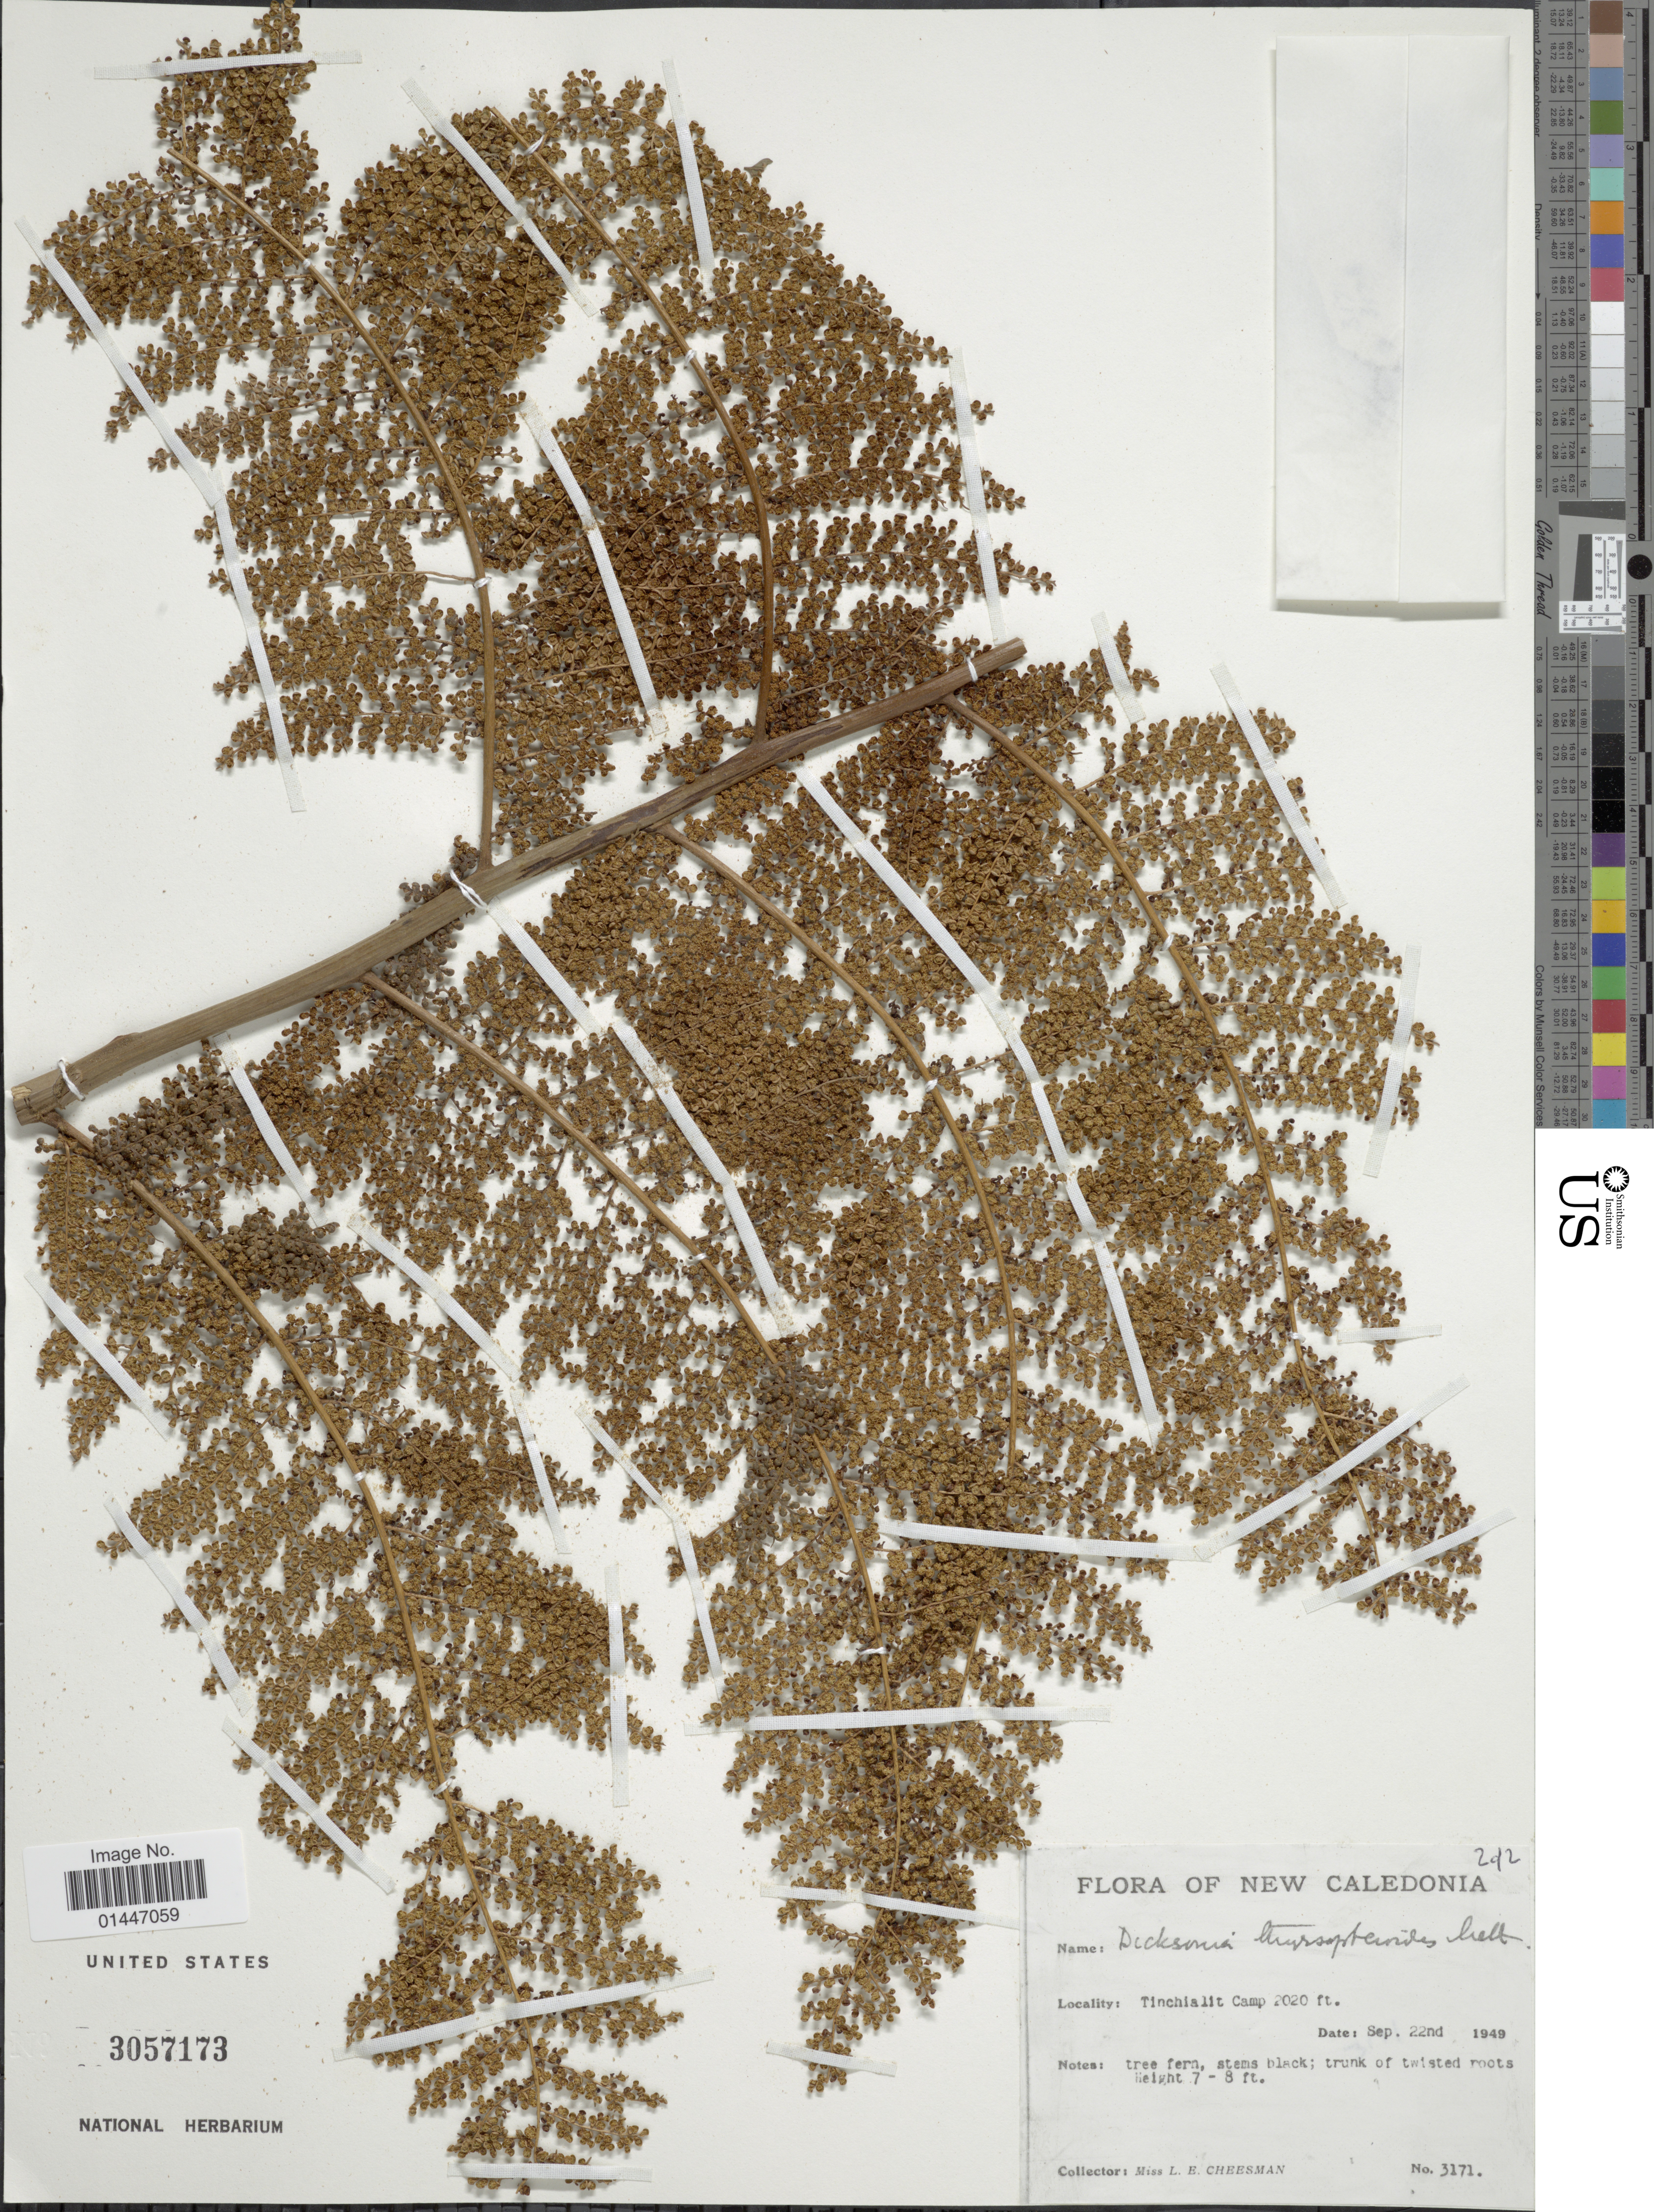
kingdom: Plantae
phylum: Tracheophyta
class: Polypodiopsida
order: Cyatheales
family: Dicksoniaceae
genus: Dicksonia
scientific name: Dicksonia thyrsopteroides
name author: Mett.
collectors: L. E. Cheesman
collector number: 3171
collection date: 1949-09-22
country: New Caledonia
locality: Tinchialit Camp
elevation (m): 616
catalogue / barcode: US 3057173